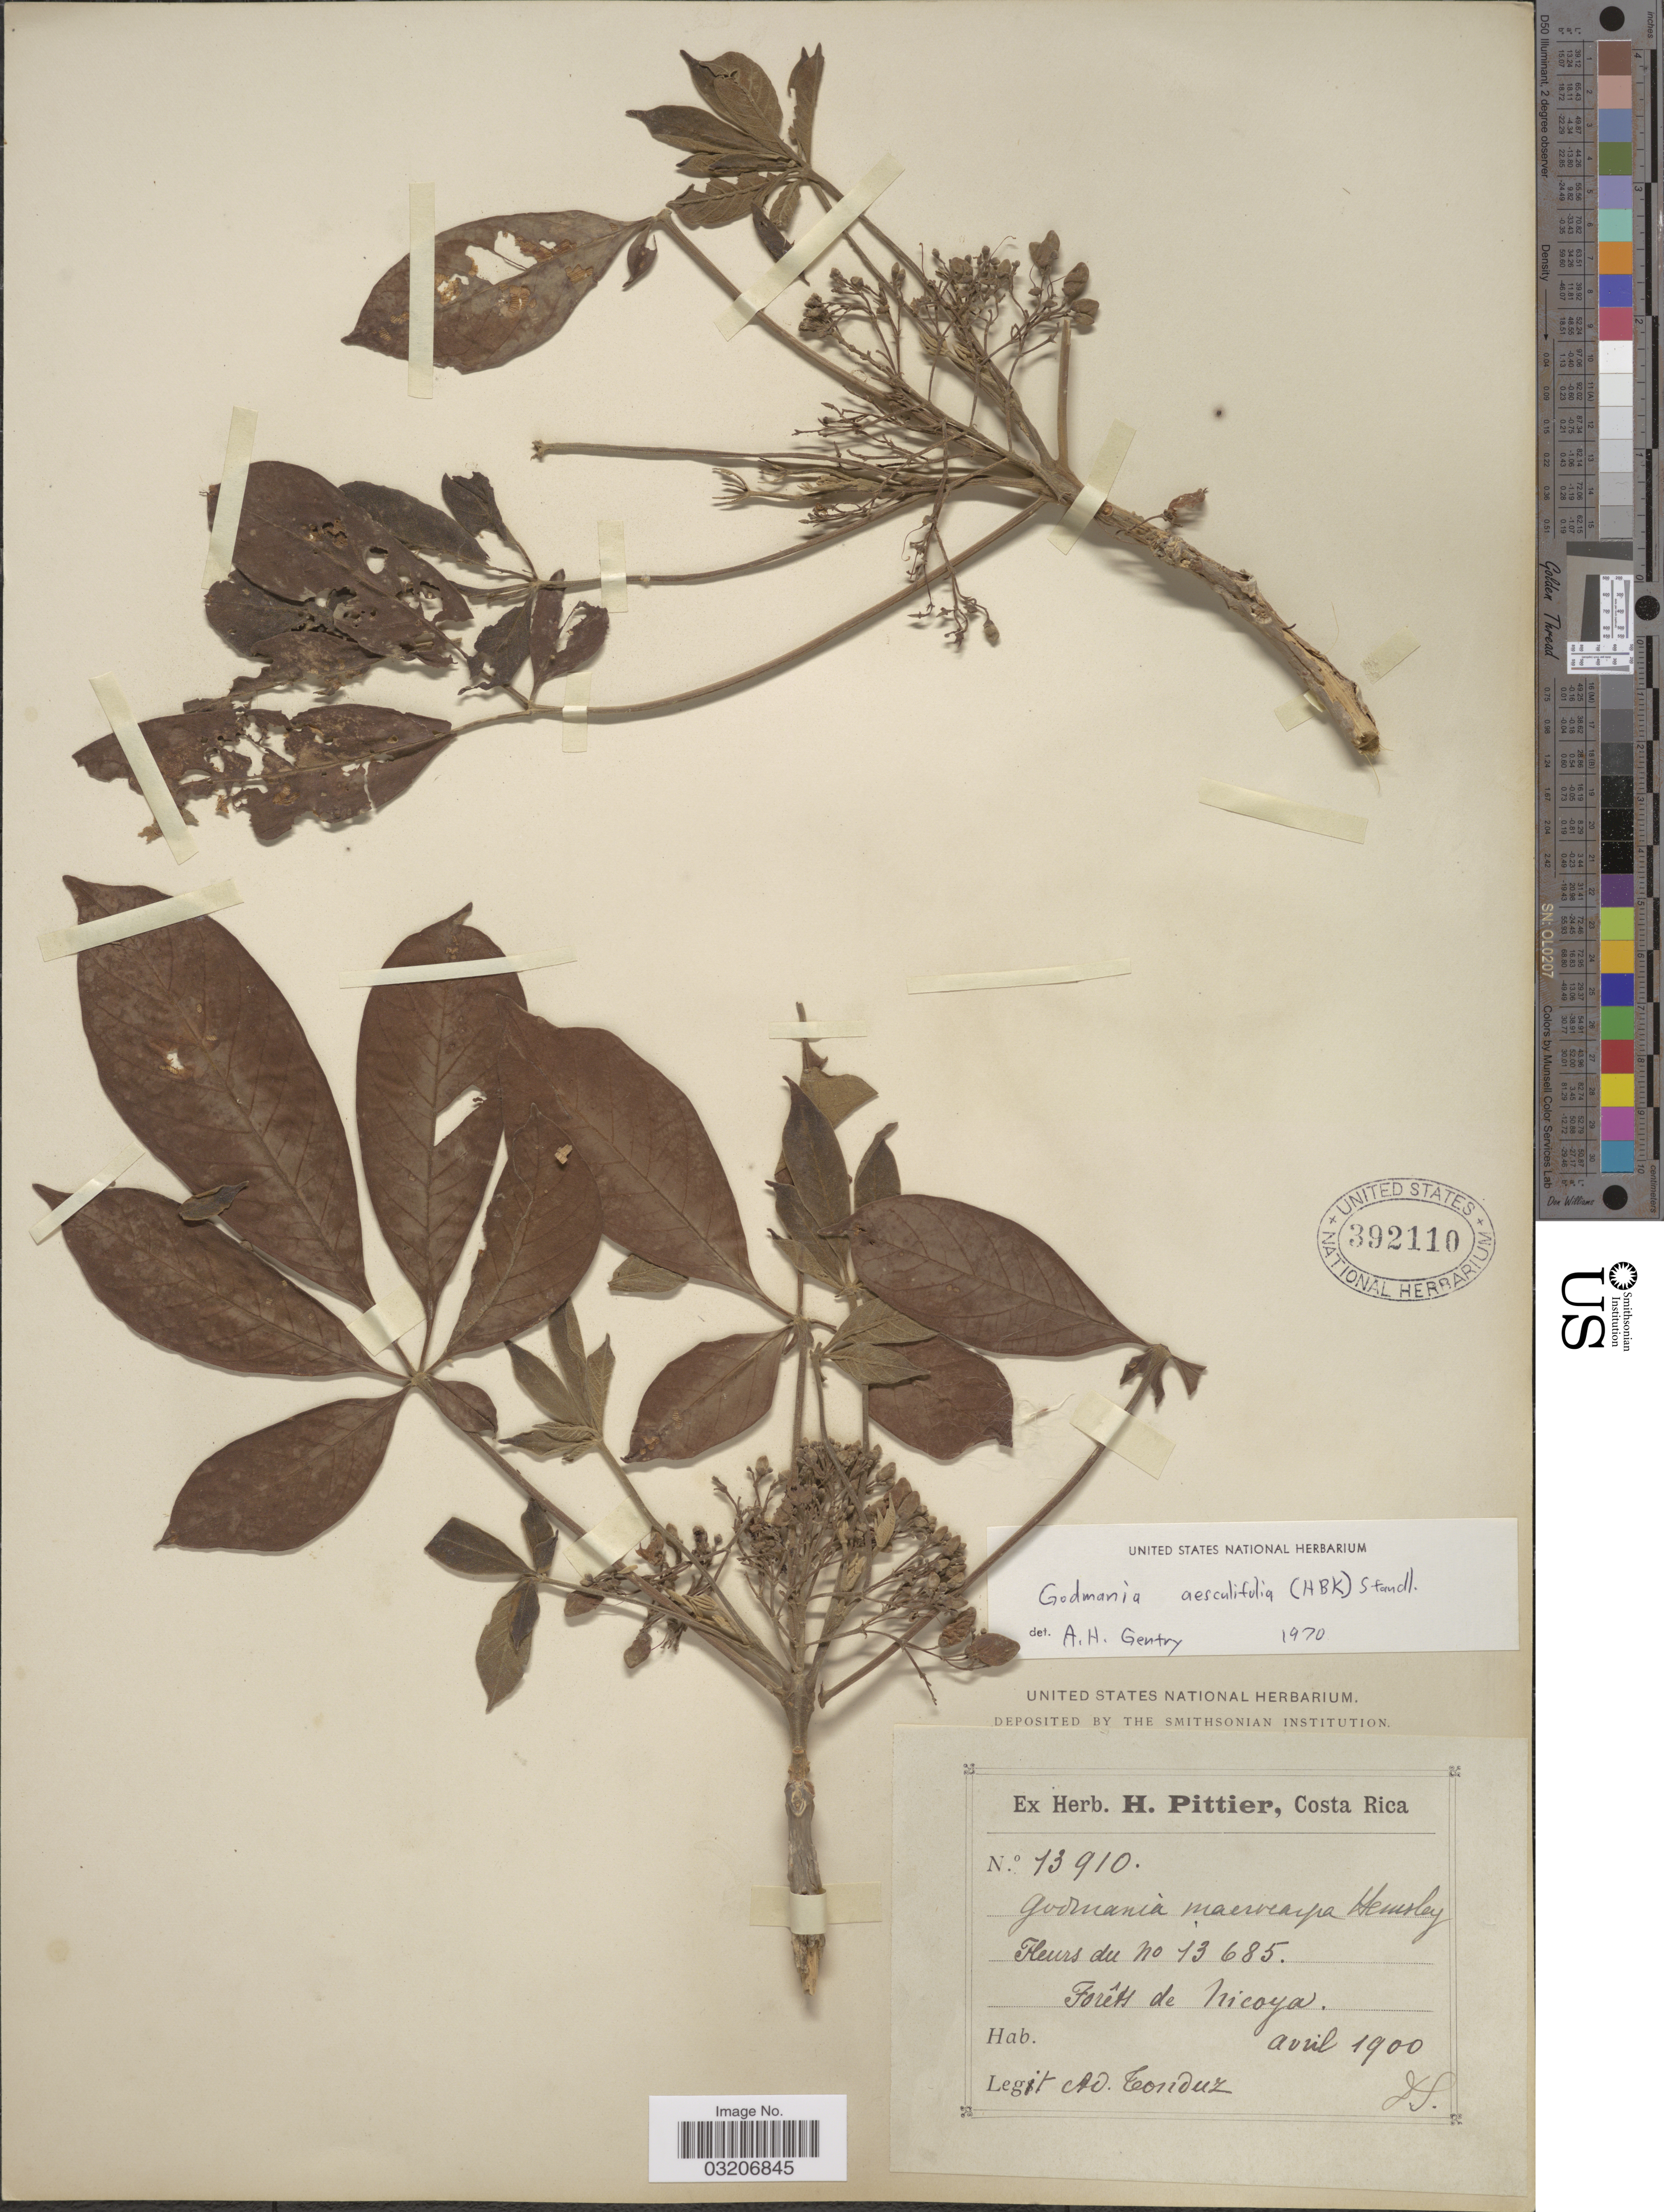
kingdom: Plantae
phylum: Tracheophyta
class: Magnoliopsida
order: Lamiales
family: Bignoniaceae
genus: Godmania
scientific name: Godmania aesculifolia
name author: Standl.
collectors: A. Tonduz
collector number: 13910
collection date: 1900-04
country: Costa Rica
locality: Forêts de Nicoya.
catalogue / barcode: US 392110